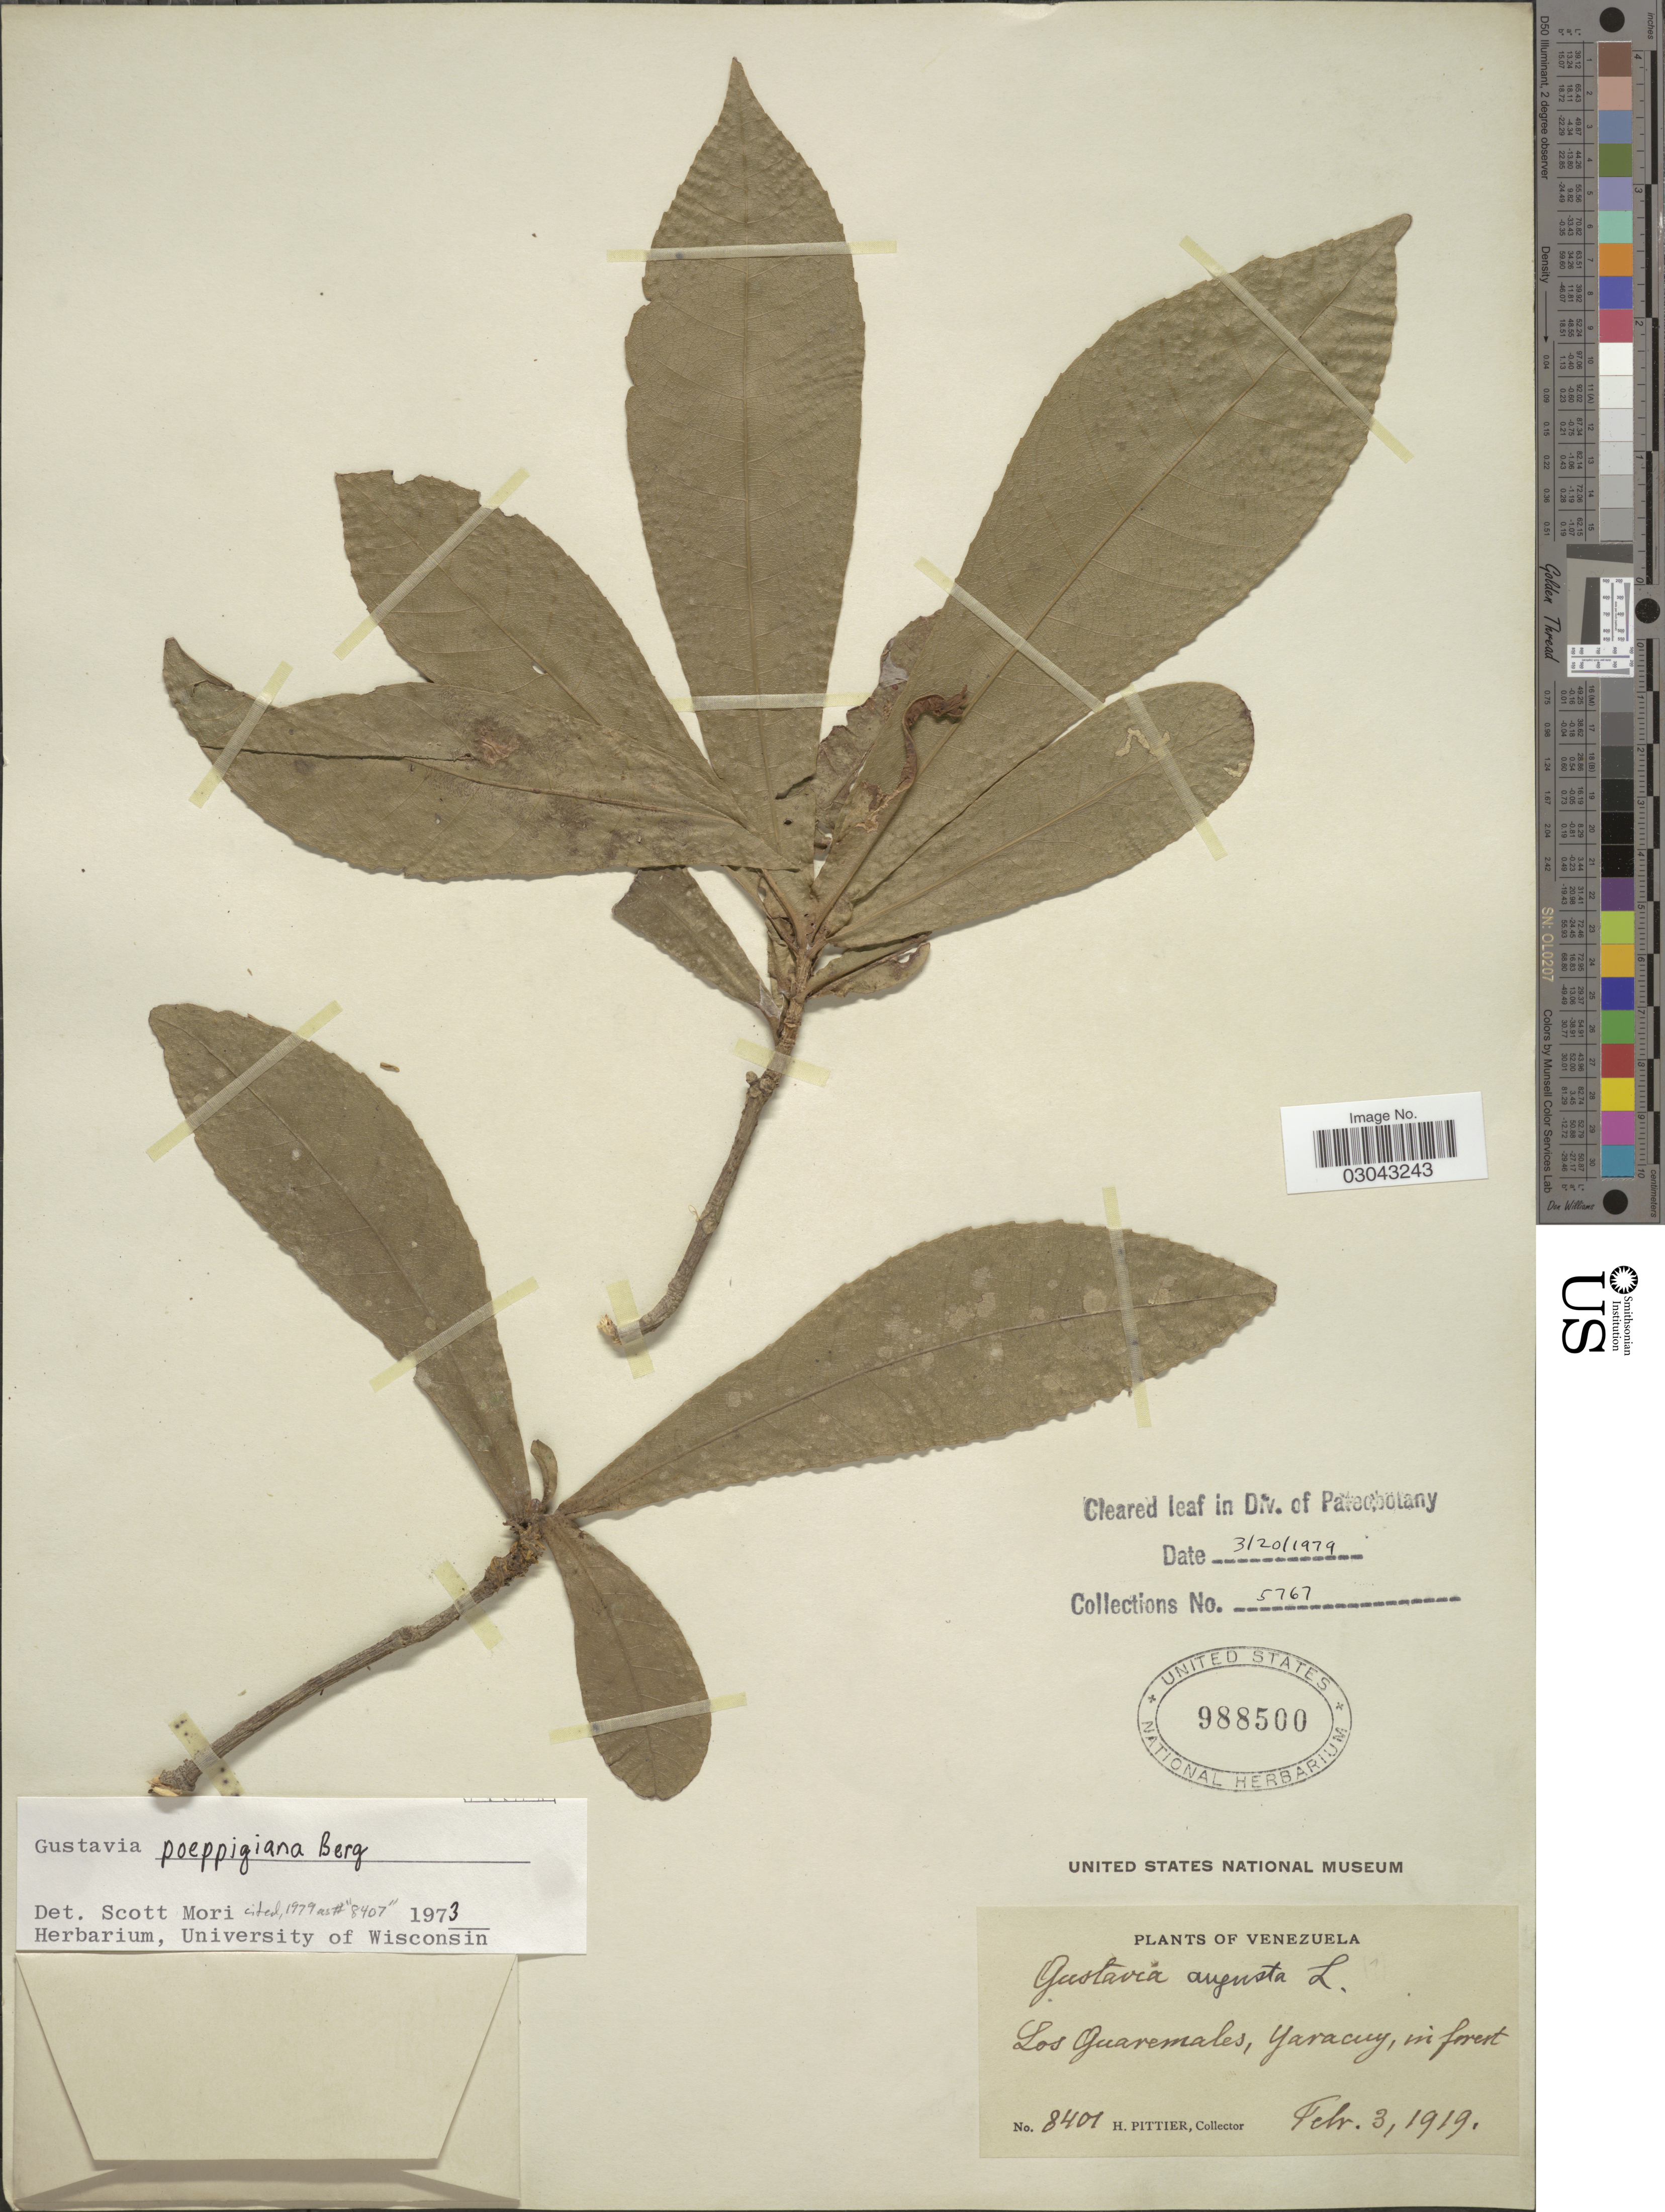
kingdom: Plantae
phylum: Tracheophyta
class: Magnoliopsida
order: Ericales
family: Lecythidaceae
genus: Gustavia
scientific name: Gustavia poeppigiana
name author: O. Berg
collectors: H. F. Pittier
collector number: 8401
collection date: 1919-02-03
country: Venezuela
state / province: Yaracuy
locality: Los Guaremales, Yaracuy, in forest.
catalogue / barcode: US 988500